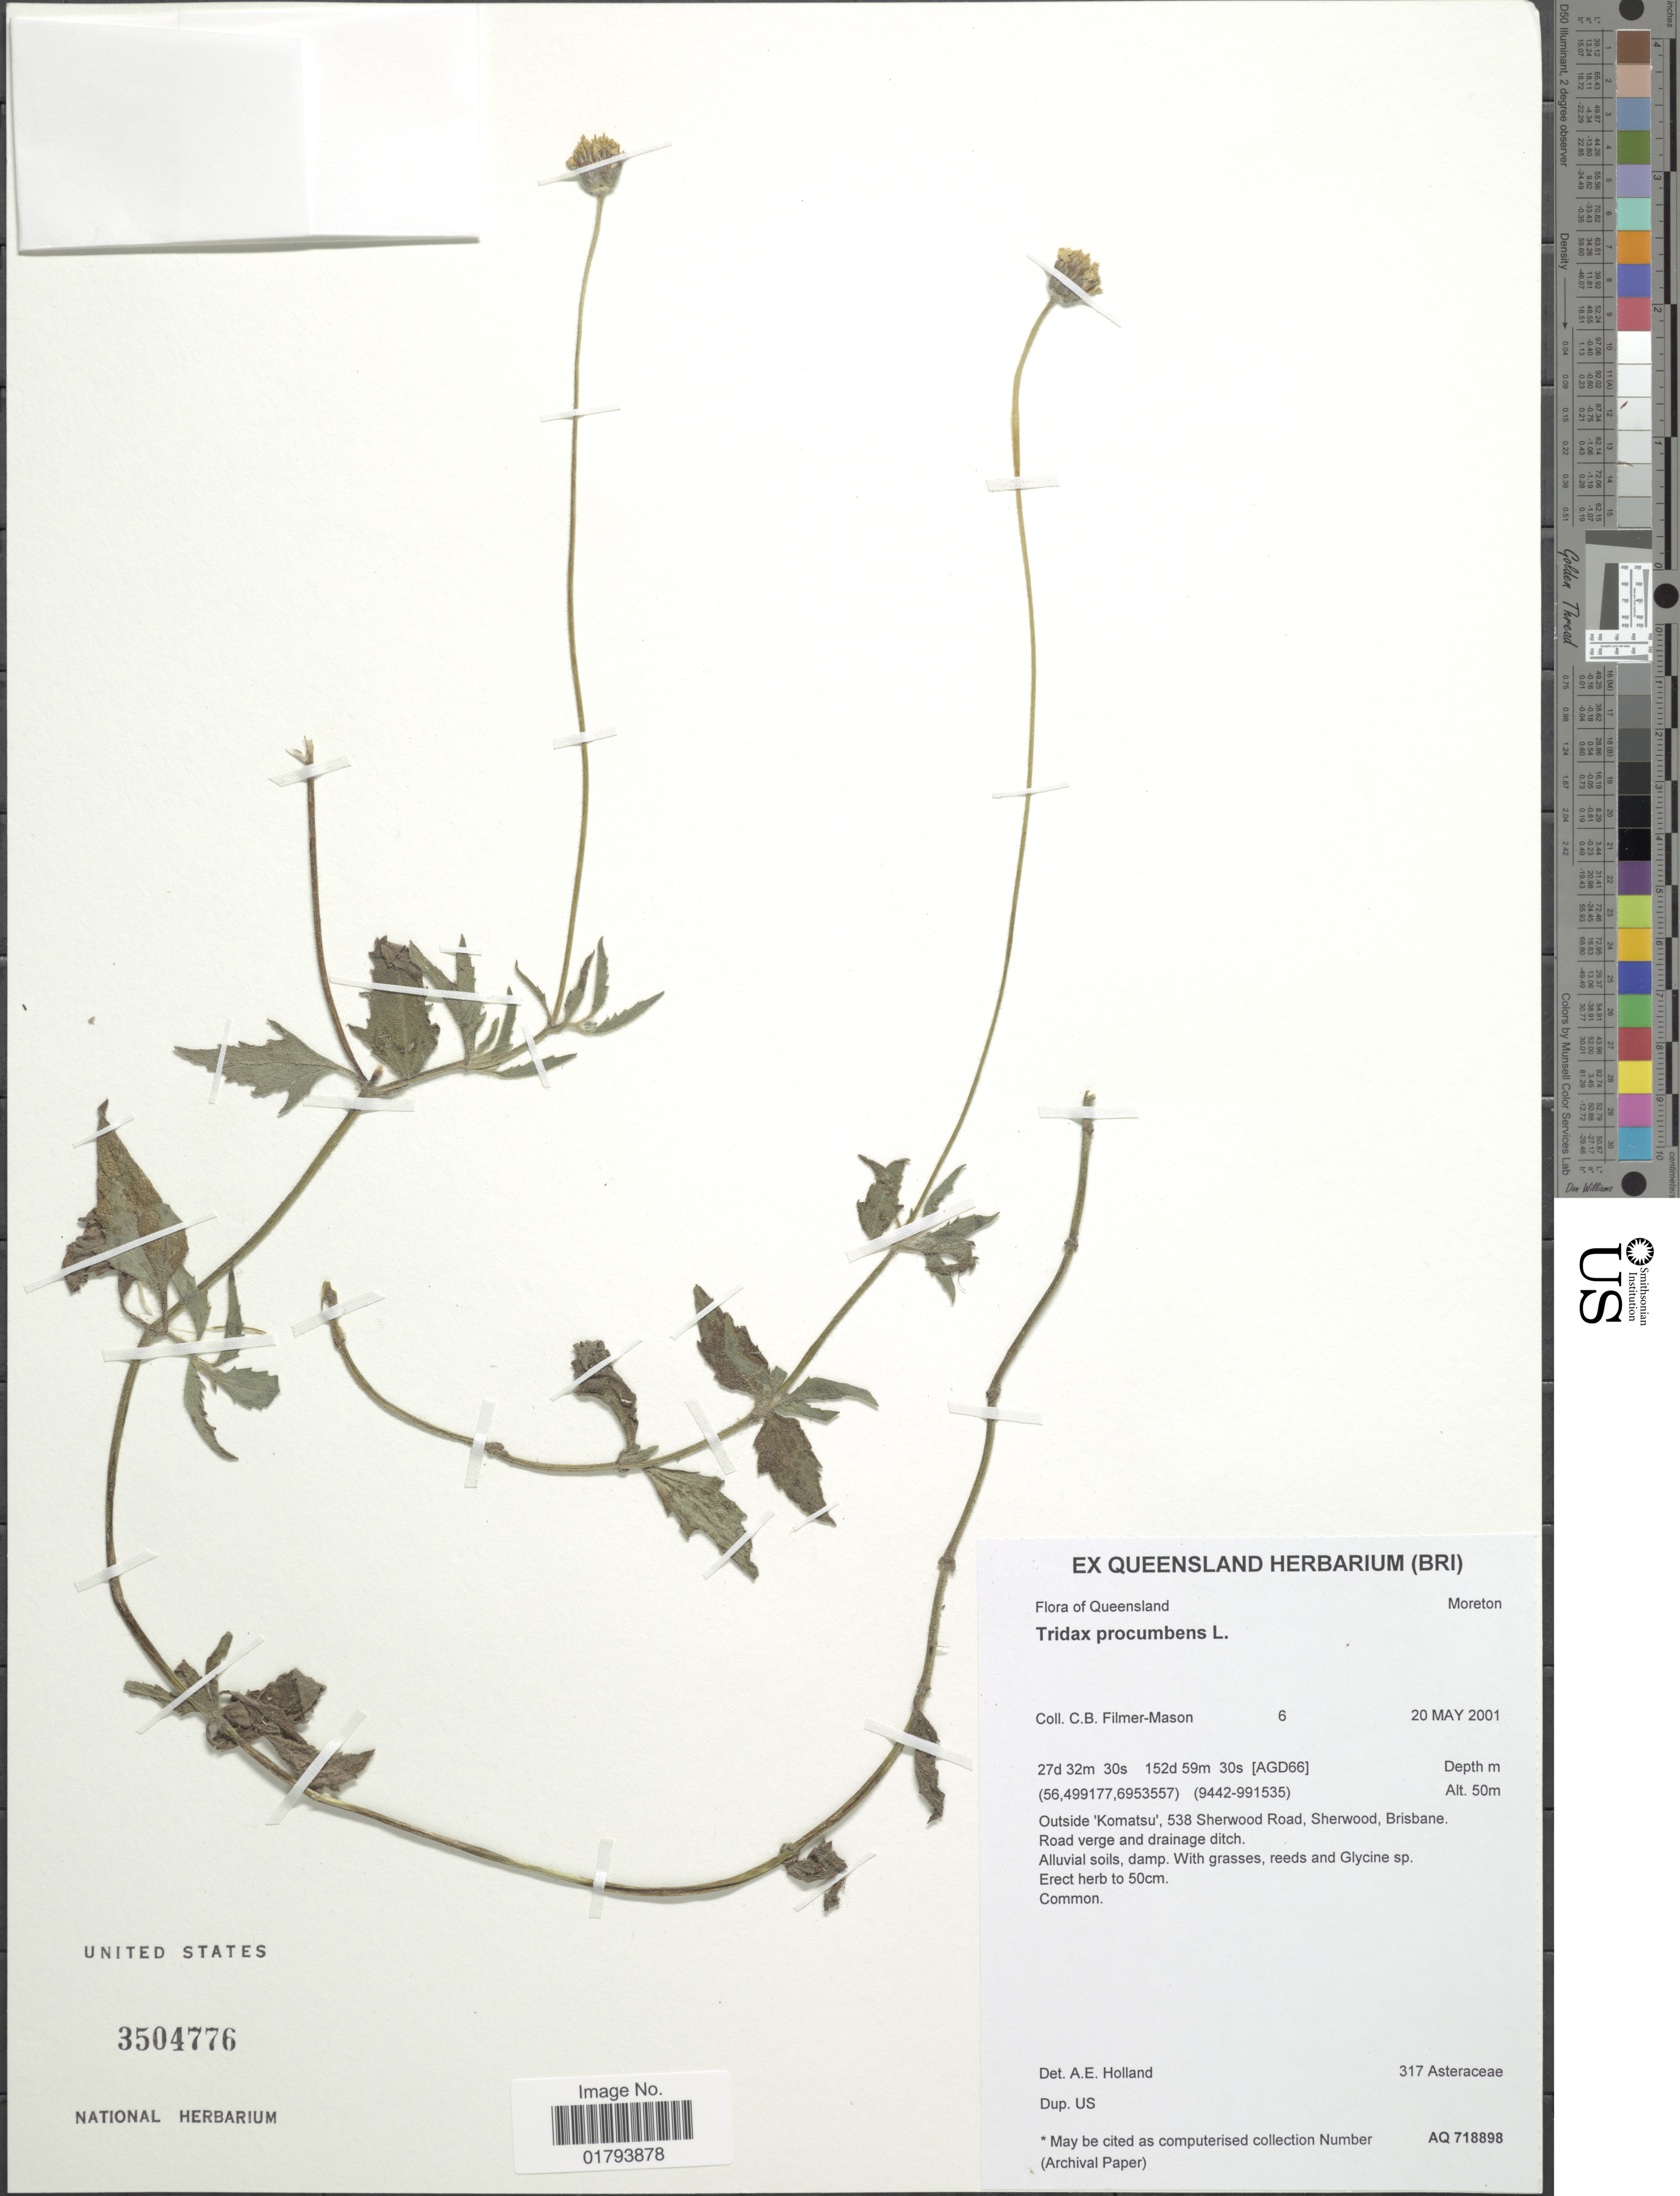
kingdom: Plantae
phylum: Tracheophyta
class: Magnoliopsida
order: Asterales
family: Asteraceae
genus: Tridax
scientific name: Tridax procumbens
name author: L.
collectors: C. Filmer-Mason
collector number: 6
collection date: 2001-05-20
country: Australia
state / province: Queensland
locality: Moreton, (AGD66) Outside 'Komatsu', 538 Sherwood Road, Sherwood, Brisbane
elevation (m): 50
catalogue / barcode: US 3504776